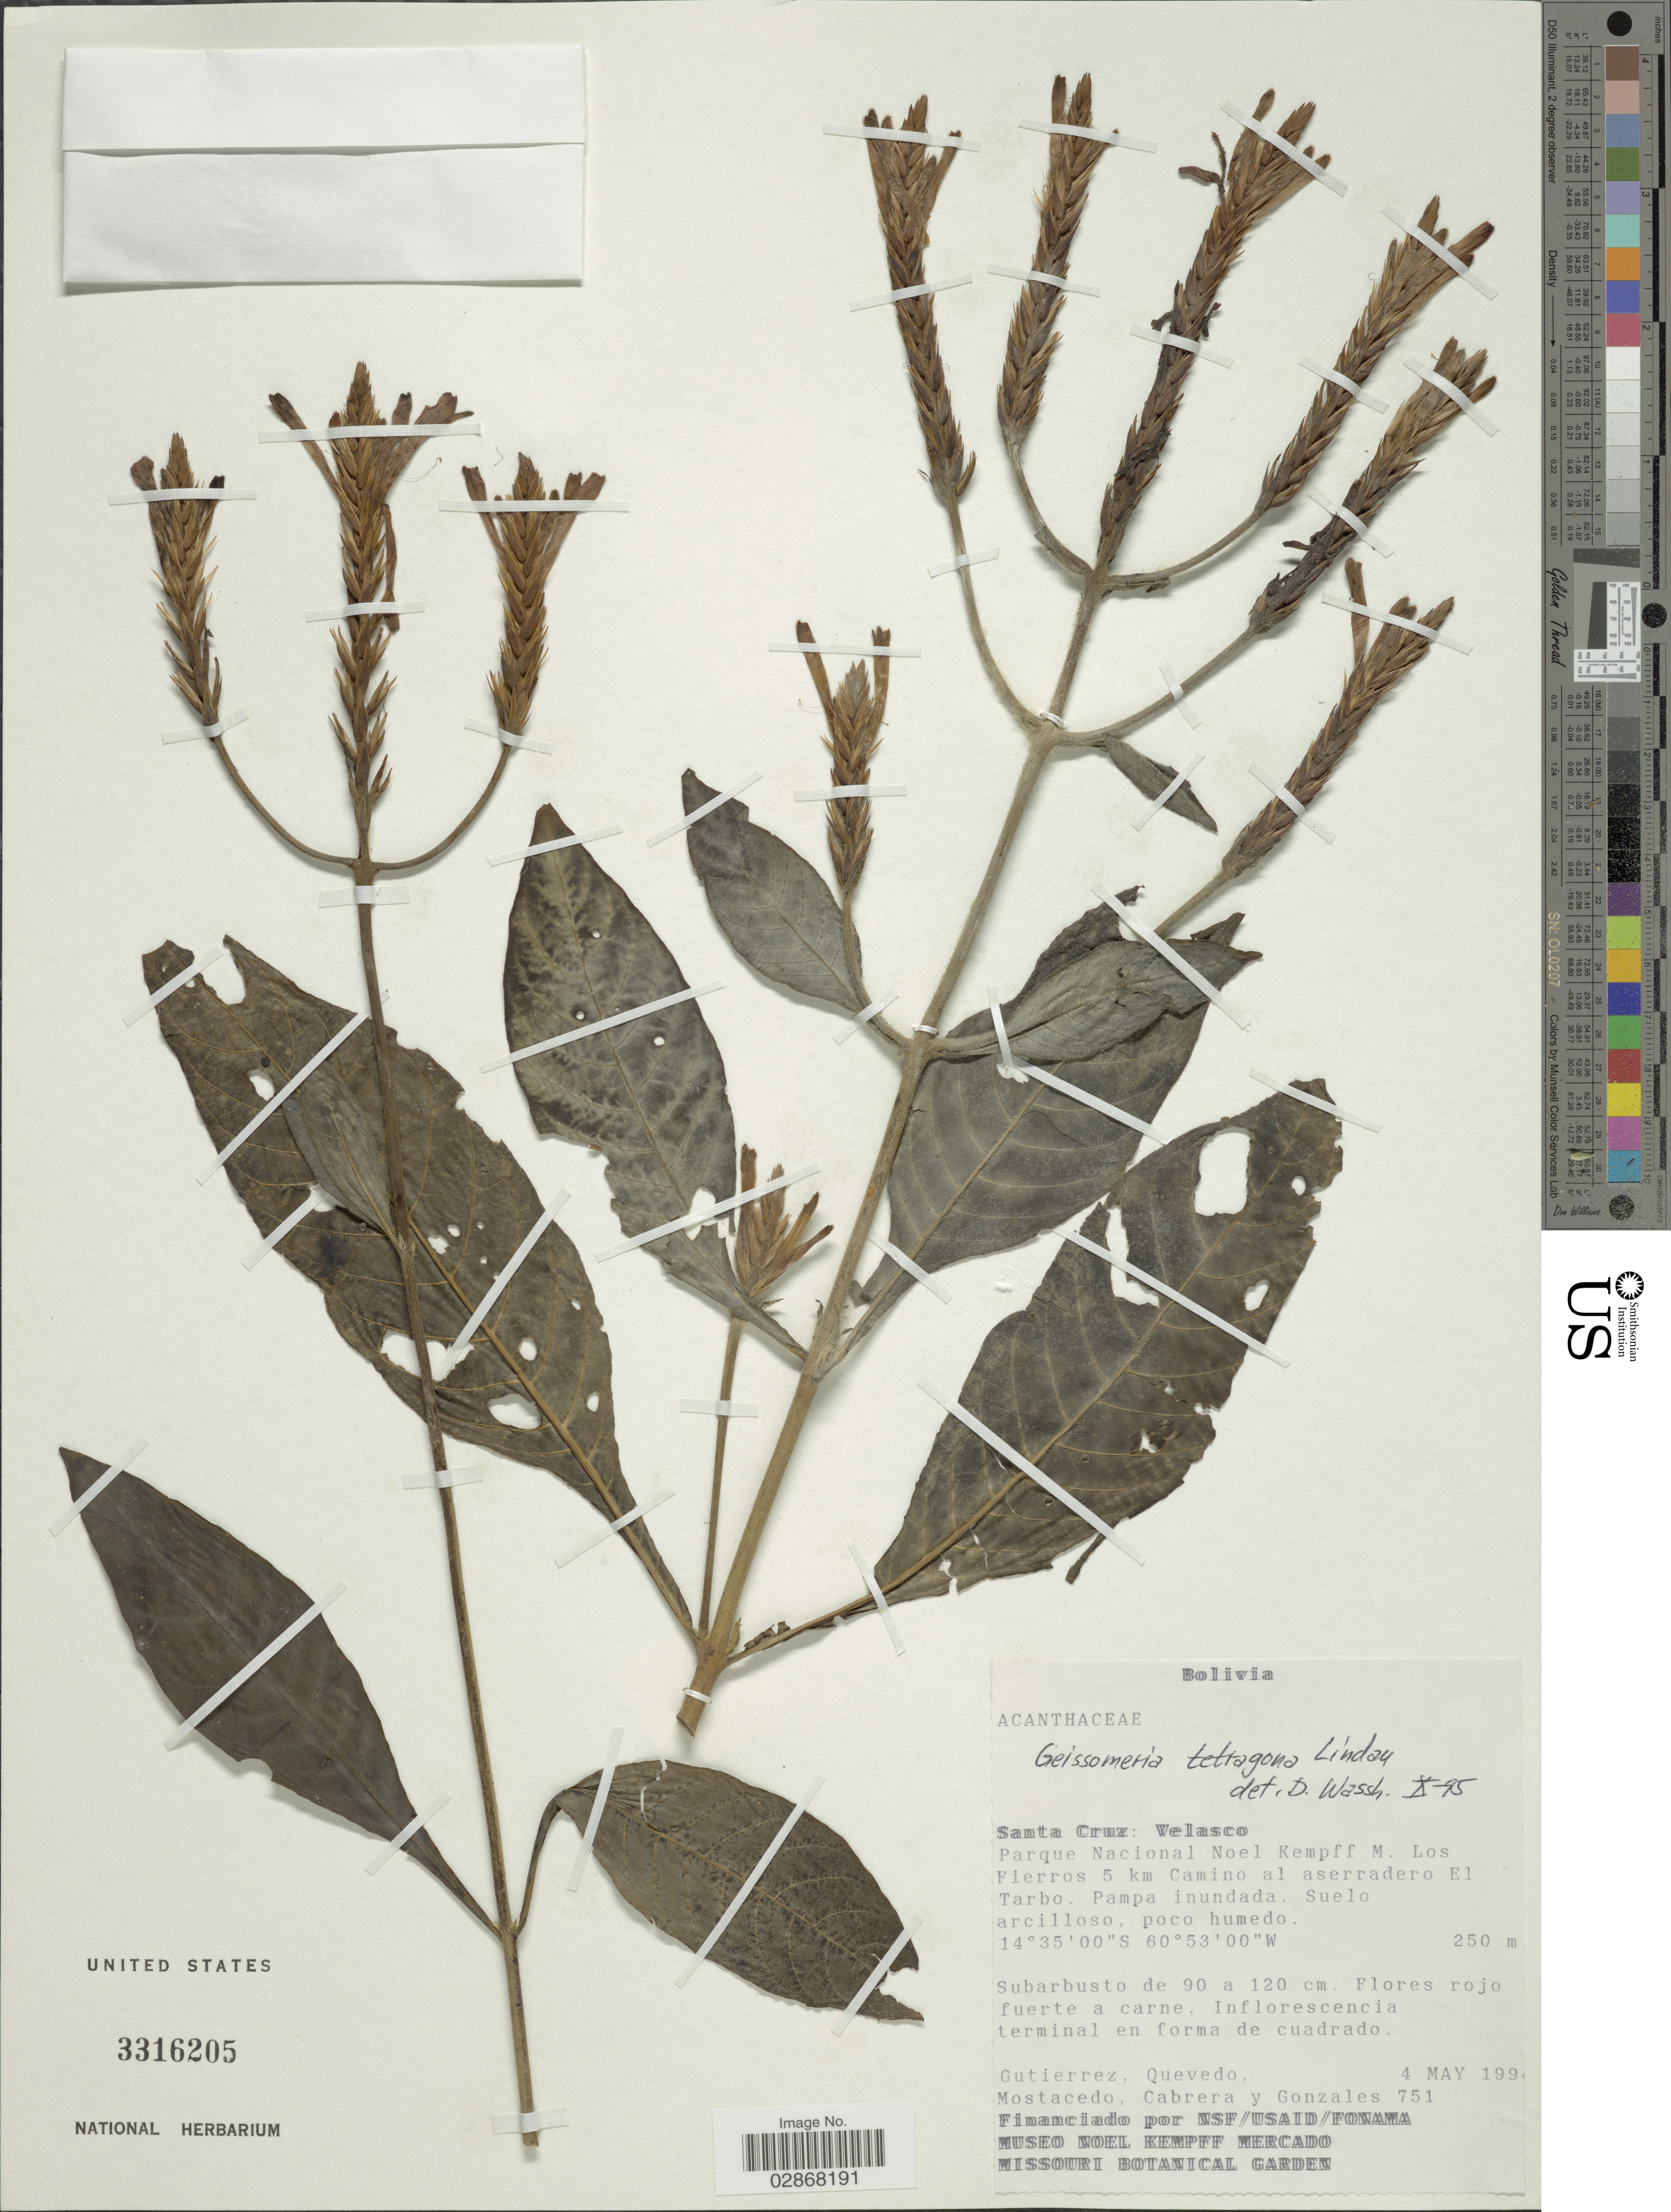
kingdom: Plantae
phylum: Tracheophyta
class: Magnoliopsida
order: Lamiales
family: Acanthaceae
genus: Geissomeria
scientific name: Geissomeria longiflora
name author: Lindl.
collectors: Gutiérrez, --, -- Quevedo, Mostacedo, --, Cabrera, -- & Gonzales, --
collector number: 751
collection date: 1991-05-04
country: Bolivia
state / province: Santa Cruz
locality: Velasco, Parque Nacional Noel Kempff M. Los Fierros 5 km Camino al aserradero El Tarbo.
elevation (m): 250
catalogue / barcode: US 3316205